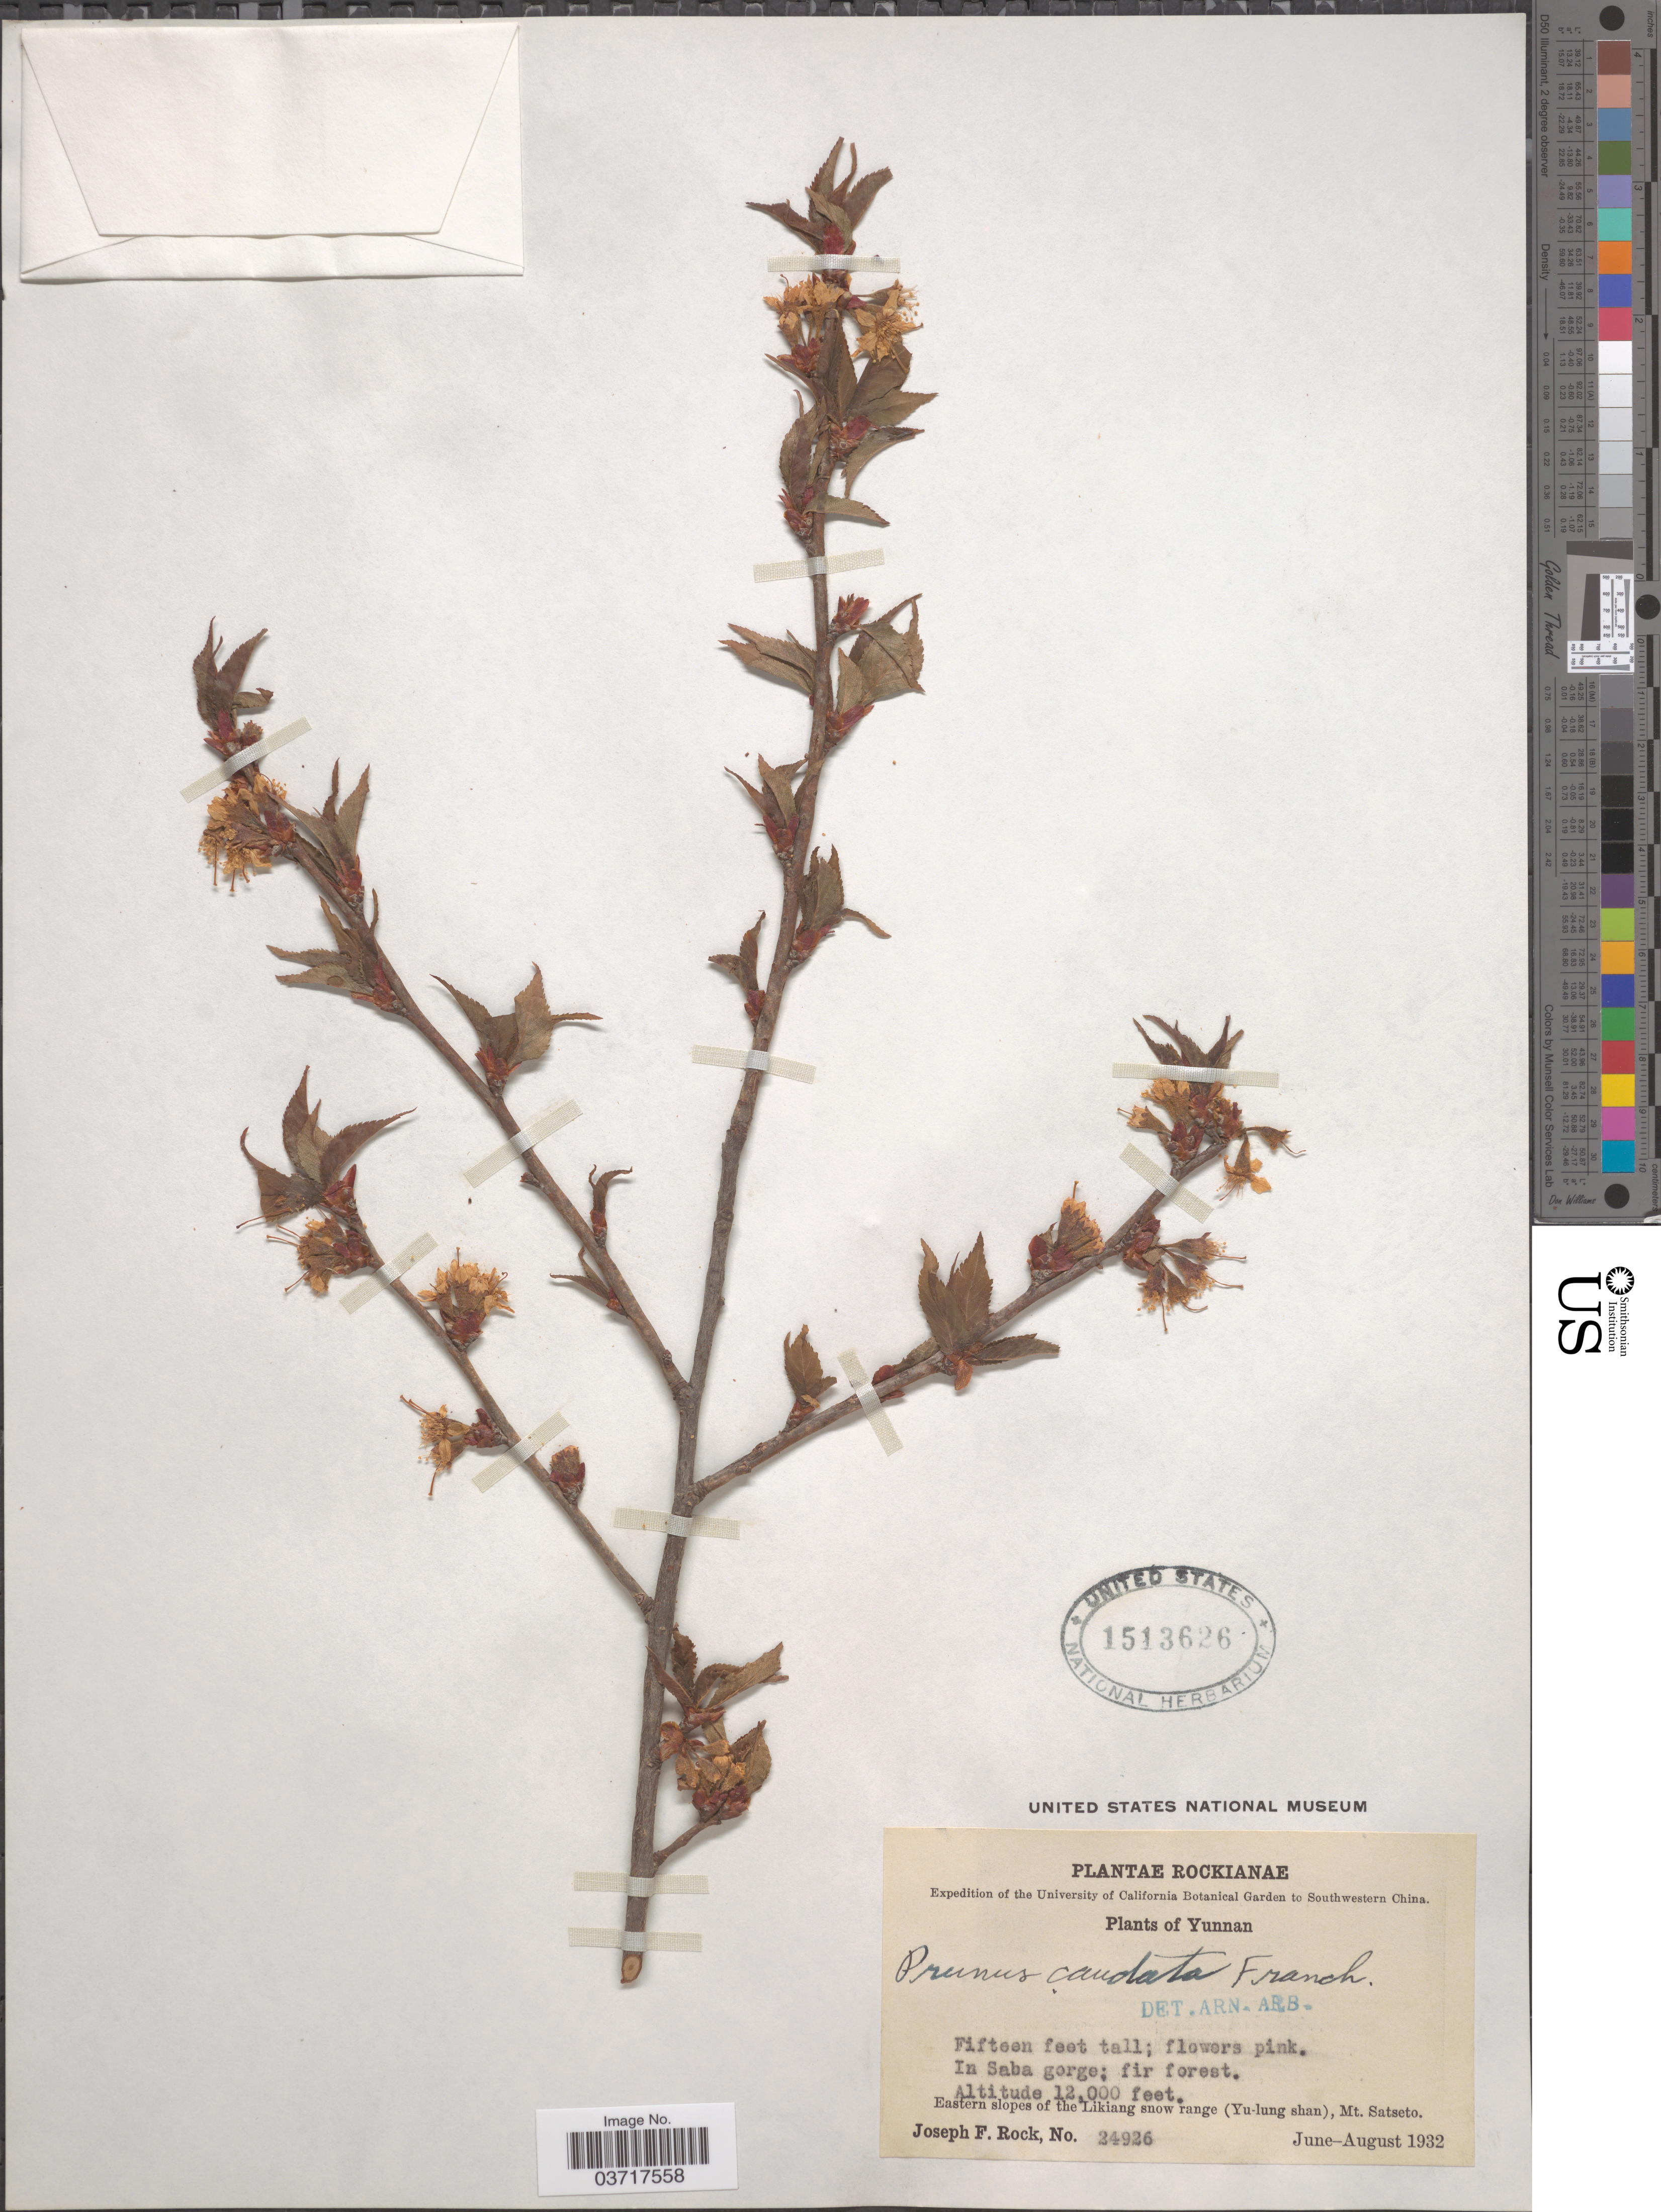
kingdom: Plantae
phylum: Tracheophyta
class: Magnoliopsida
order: Rosales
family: Rosaceae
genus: Prunus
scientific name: Prunus caudata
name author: Franch.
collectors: J. F. Rock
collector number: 34926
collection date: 1932-06/1932-08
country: China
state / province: Yunnan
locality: In Saba gorge. Eastern slopes of the Likiang snow range (Yu-lung shan), Mt. Satseto.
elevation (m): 3658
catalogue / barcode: US 1513626